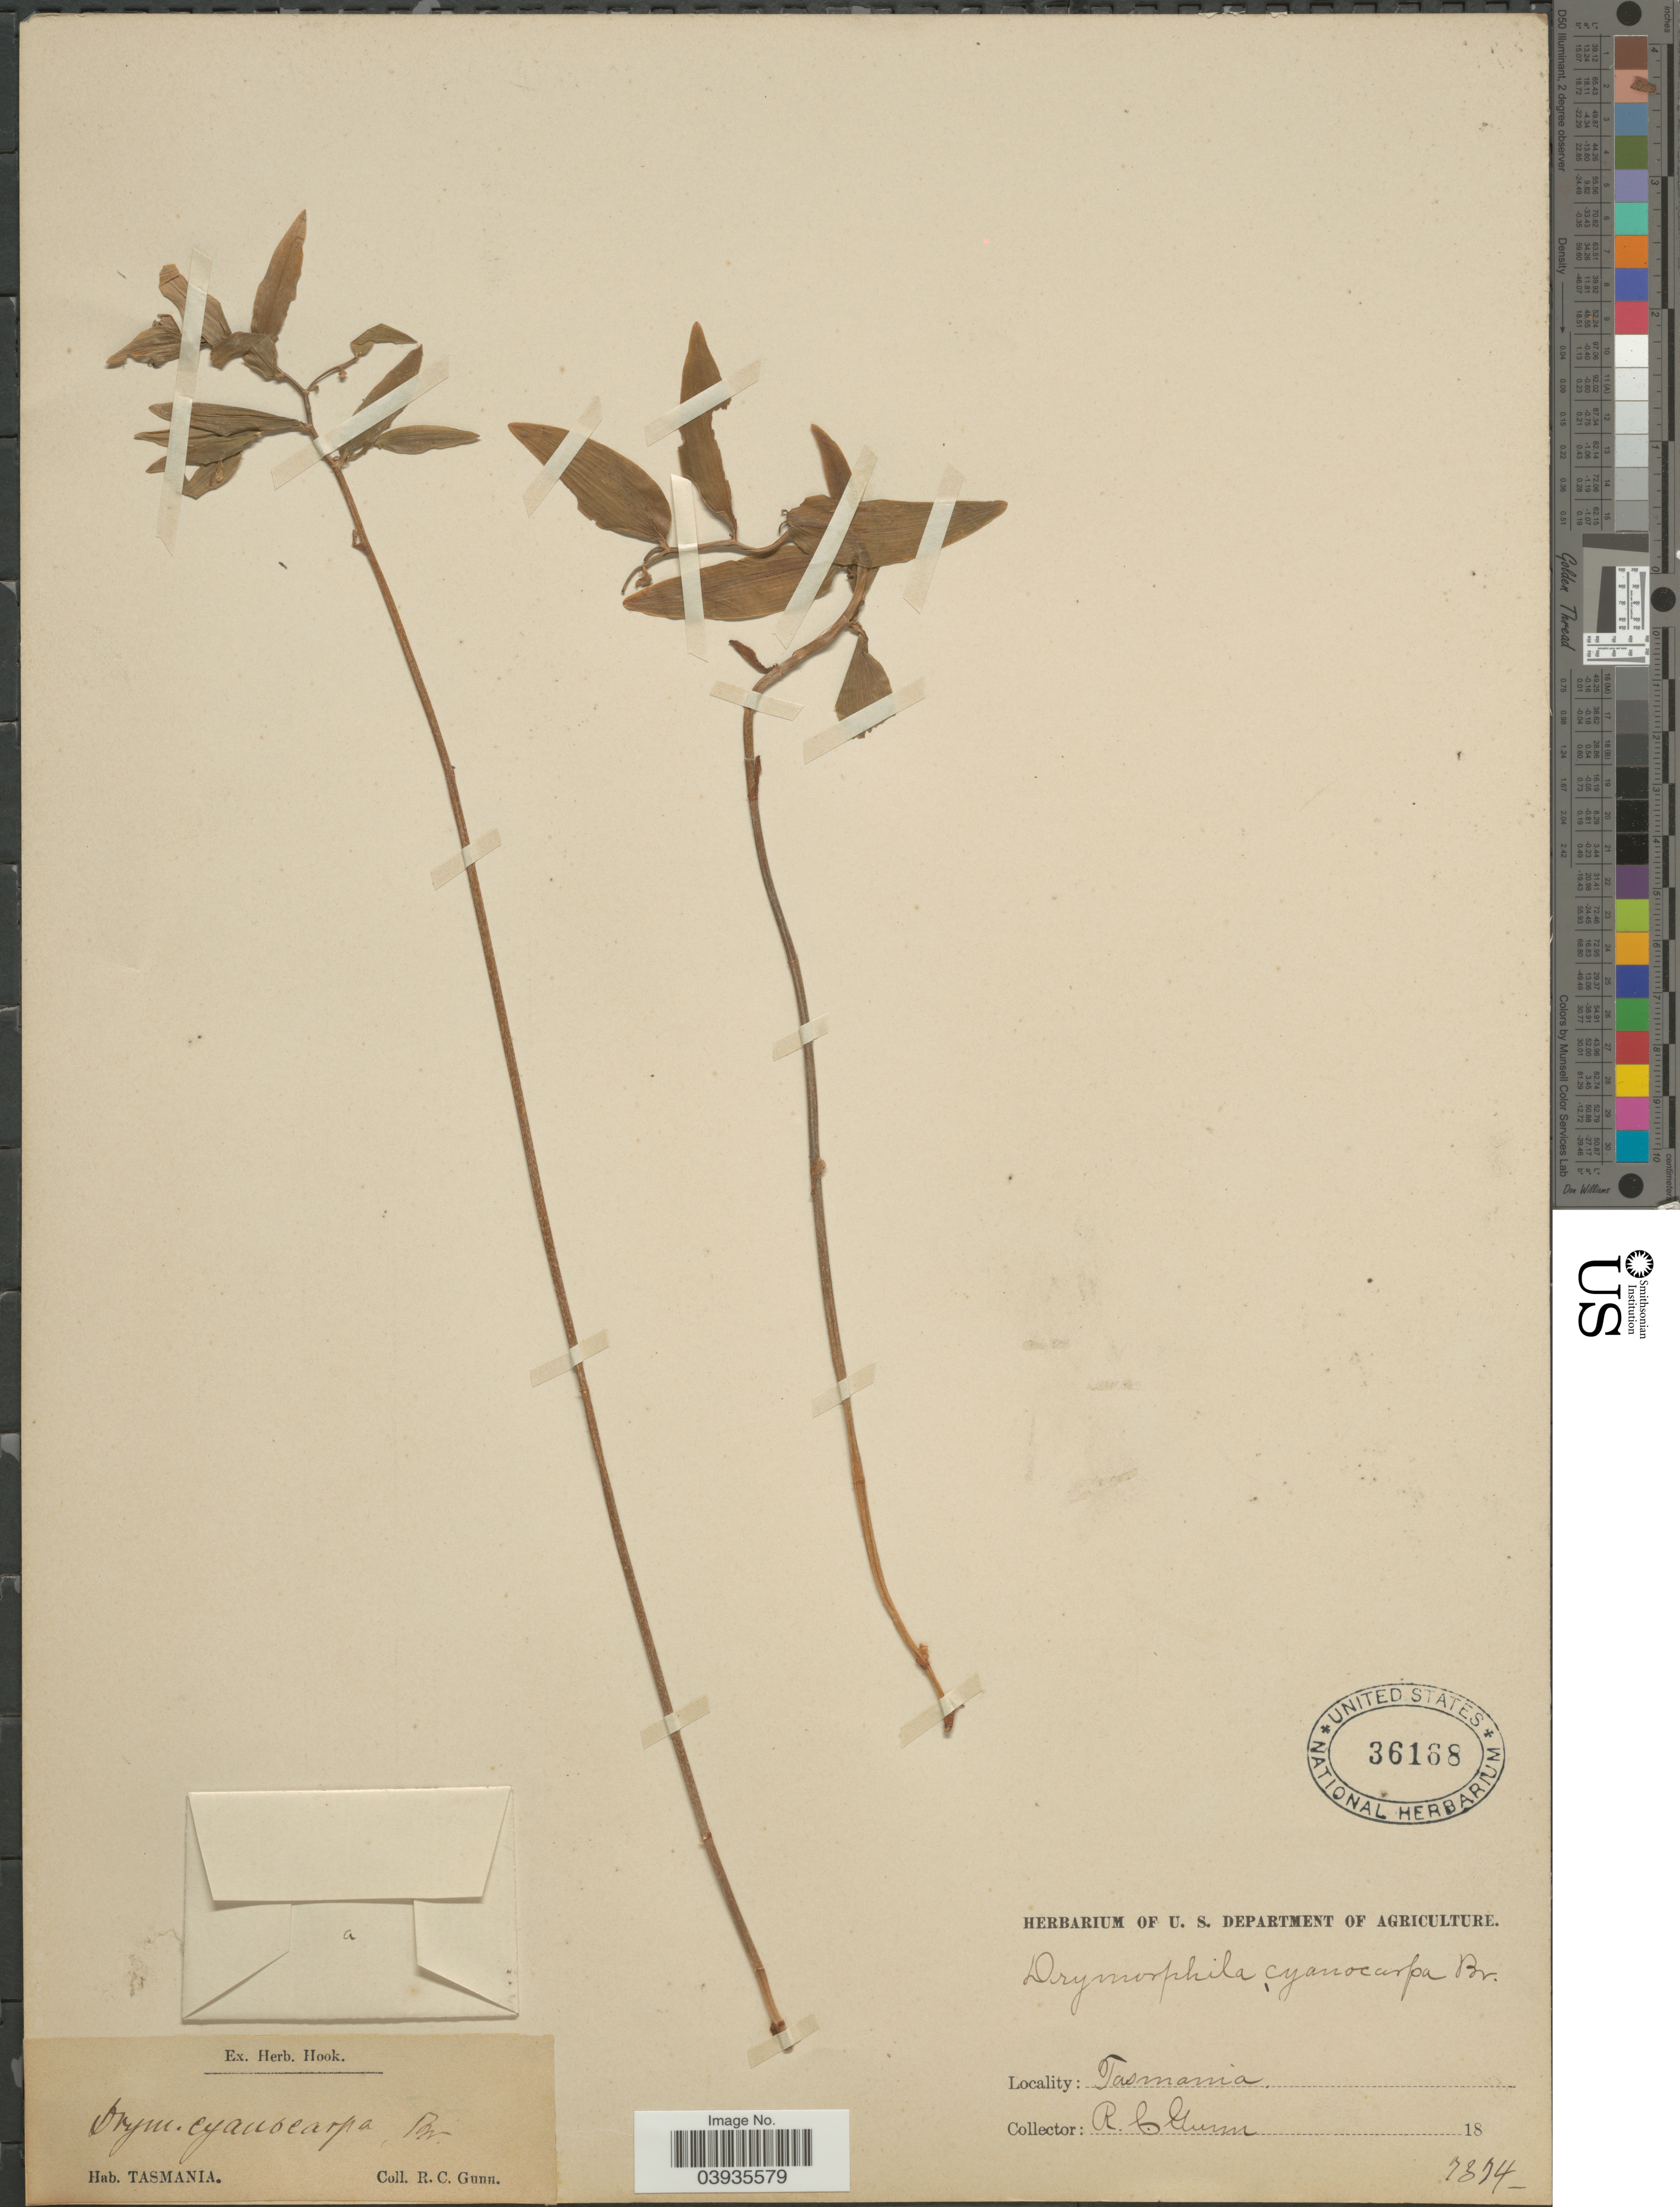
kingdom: Plantae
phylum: Tracheophyta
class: Liliopsida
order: Liliales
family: Alstroemeriaceae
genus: Drymophila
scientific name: Drymophila cyanocarpa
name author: R. Br.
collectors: R. Gunn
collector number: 7374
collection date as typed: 18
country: Australia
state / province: Tasmania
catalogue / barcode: US 36168